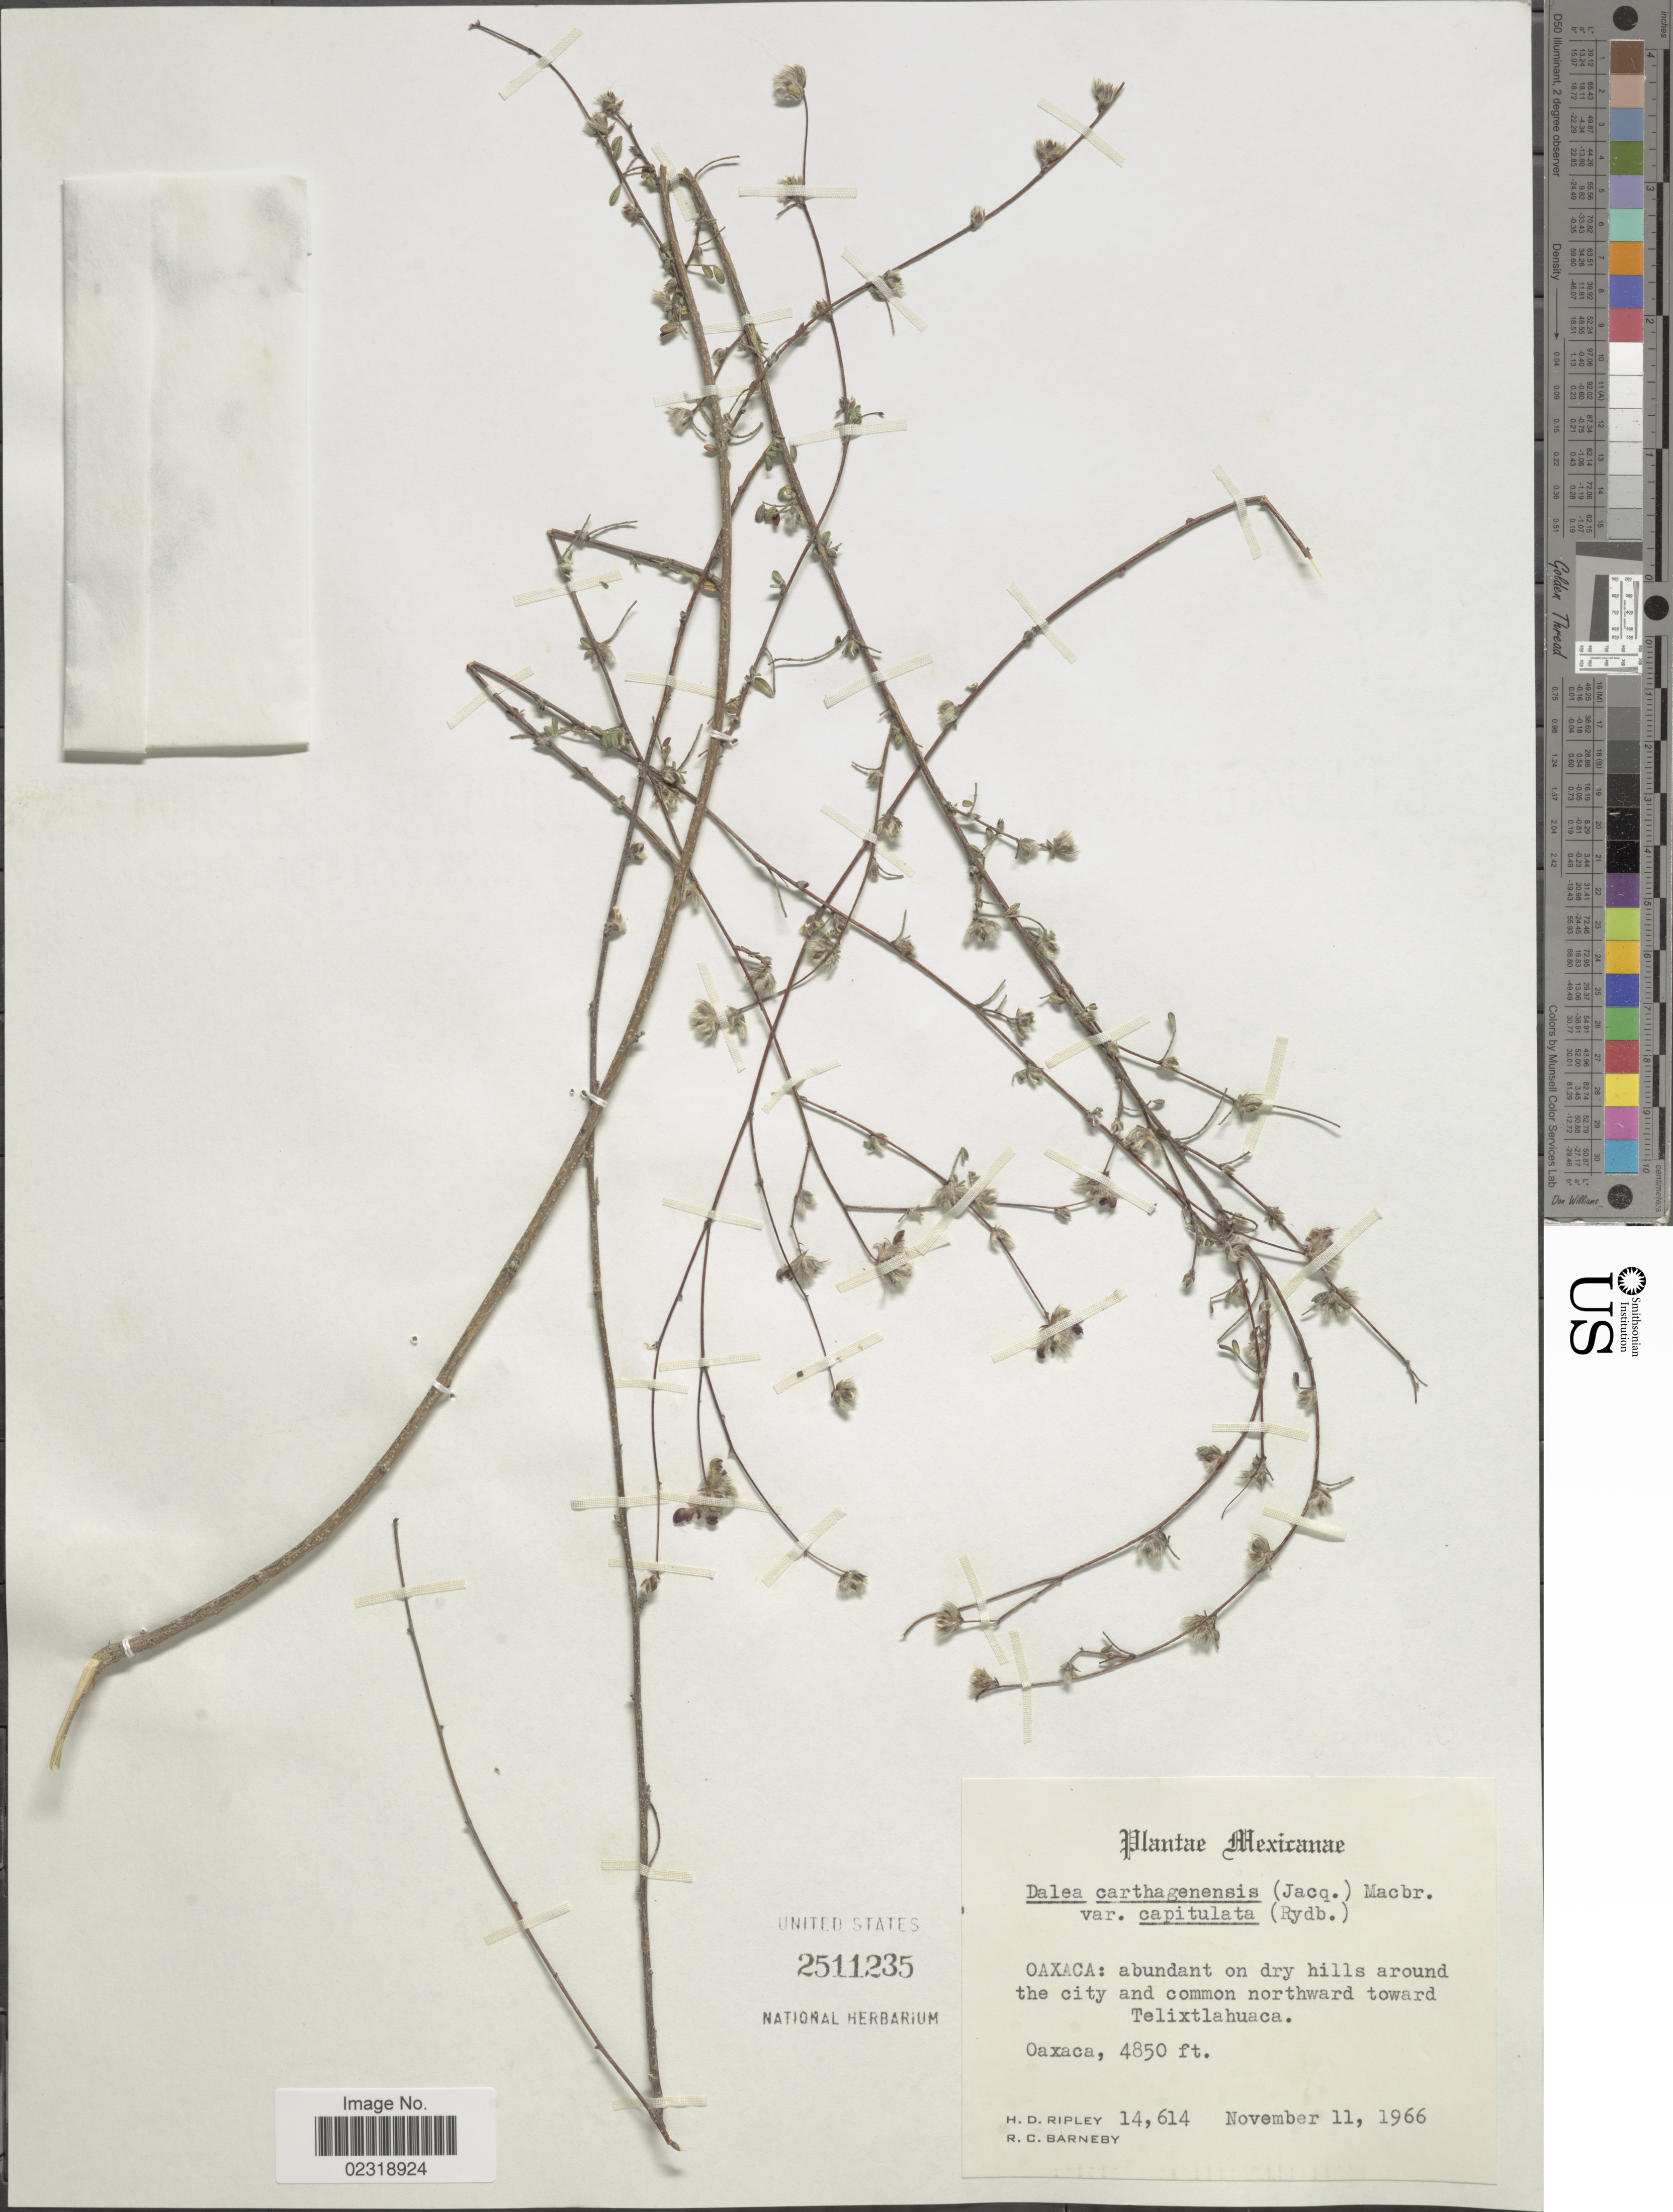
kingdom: Plantae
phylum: Tracheophyta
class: Magnoliopsida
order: Fabales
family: Fabaceae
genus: Dalea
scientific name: Dalea carthagenensis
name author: (Jacq.) J.F. Macbr.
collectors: H. Ripley & R. C. Barneby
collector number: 14614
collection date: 1966-11-11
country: Mexico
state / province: Oaxaca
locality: Abundant on dry hills around the city and common northward toward Telixtlahuaca.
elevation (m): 1478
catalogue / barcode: US 2511235